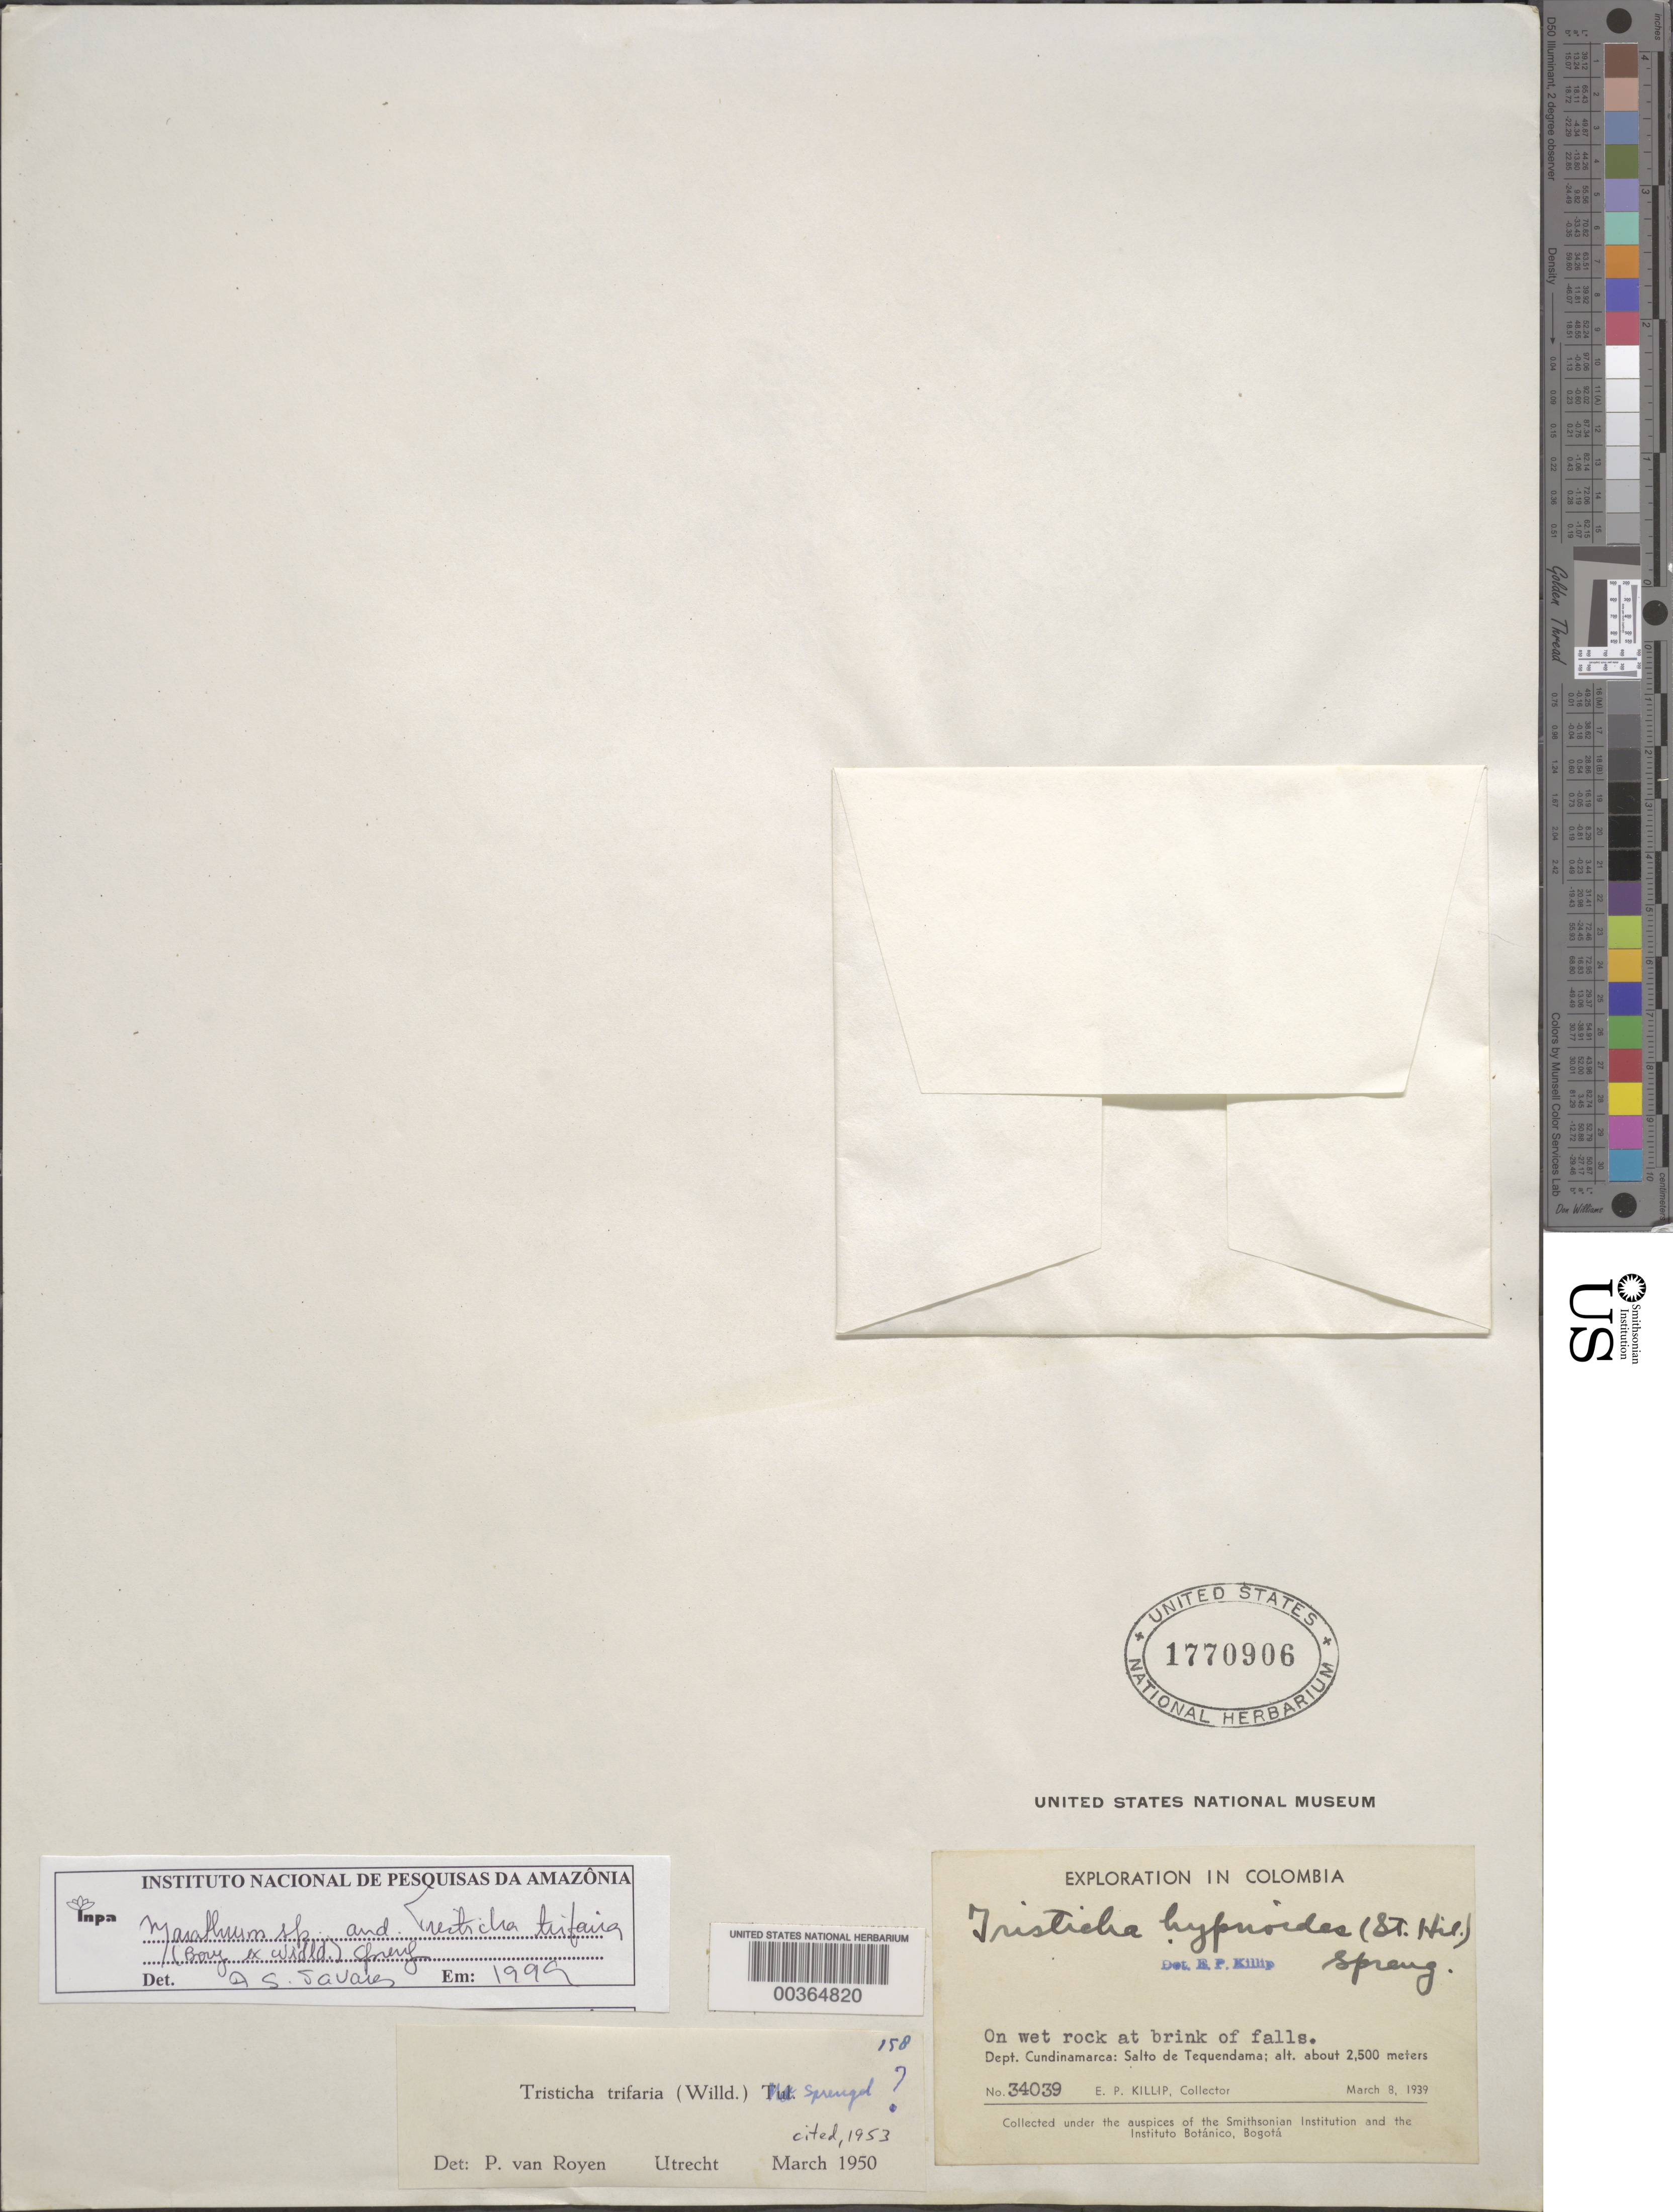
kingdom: Plantae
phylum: Tracheophyta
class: Magnoliopsida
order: Malpighiales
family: Podostemaceae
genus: Marathrum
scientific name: Marathrum trifaira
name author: (Willd.) Spreng.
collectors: E. P. Killip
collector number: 34039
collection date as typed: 08 Mar 1939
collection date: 1939-03-08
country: Colombia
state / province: Cundinamarca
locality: Salto de Tequendama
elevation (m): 2500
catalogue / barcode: US 1770906